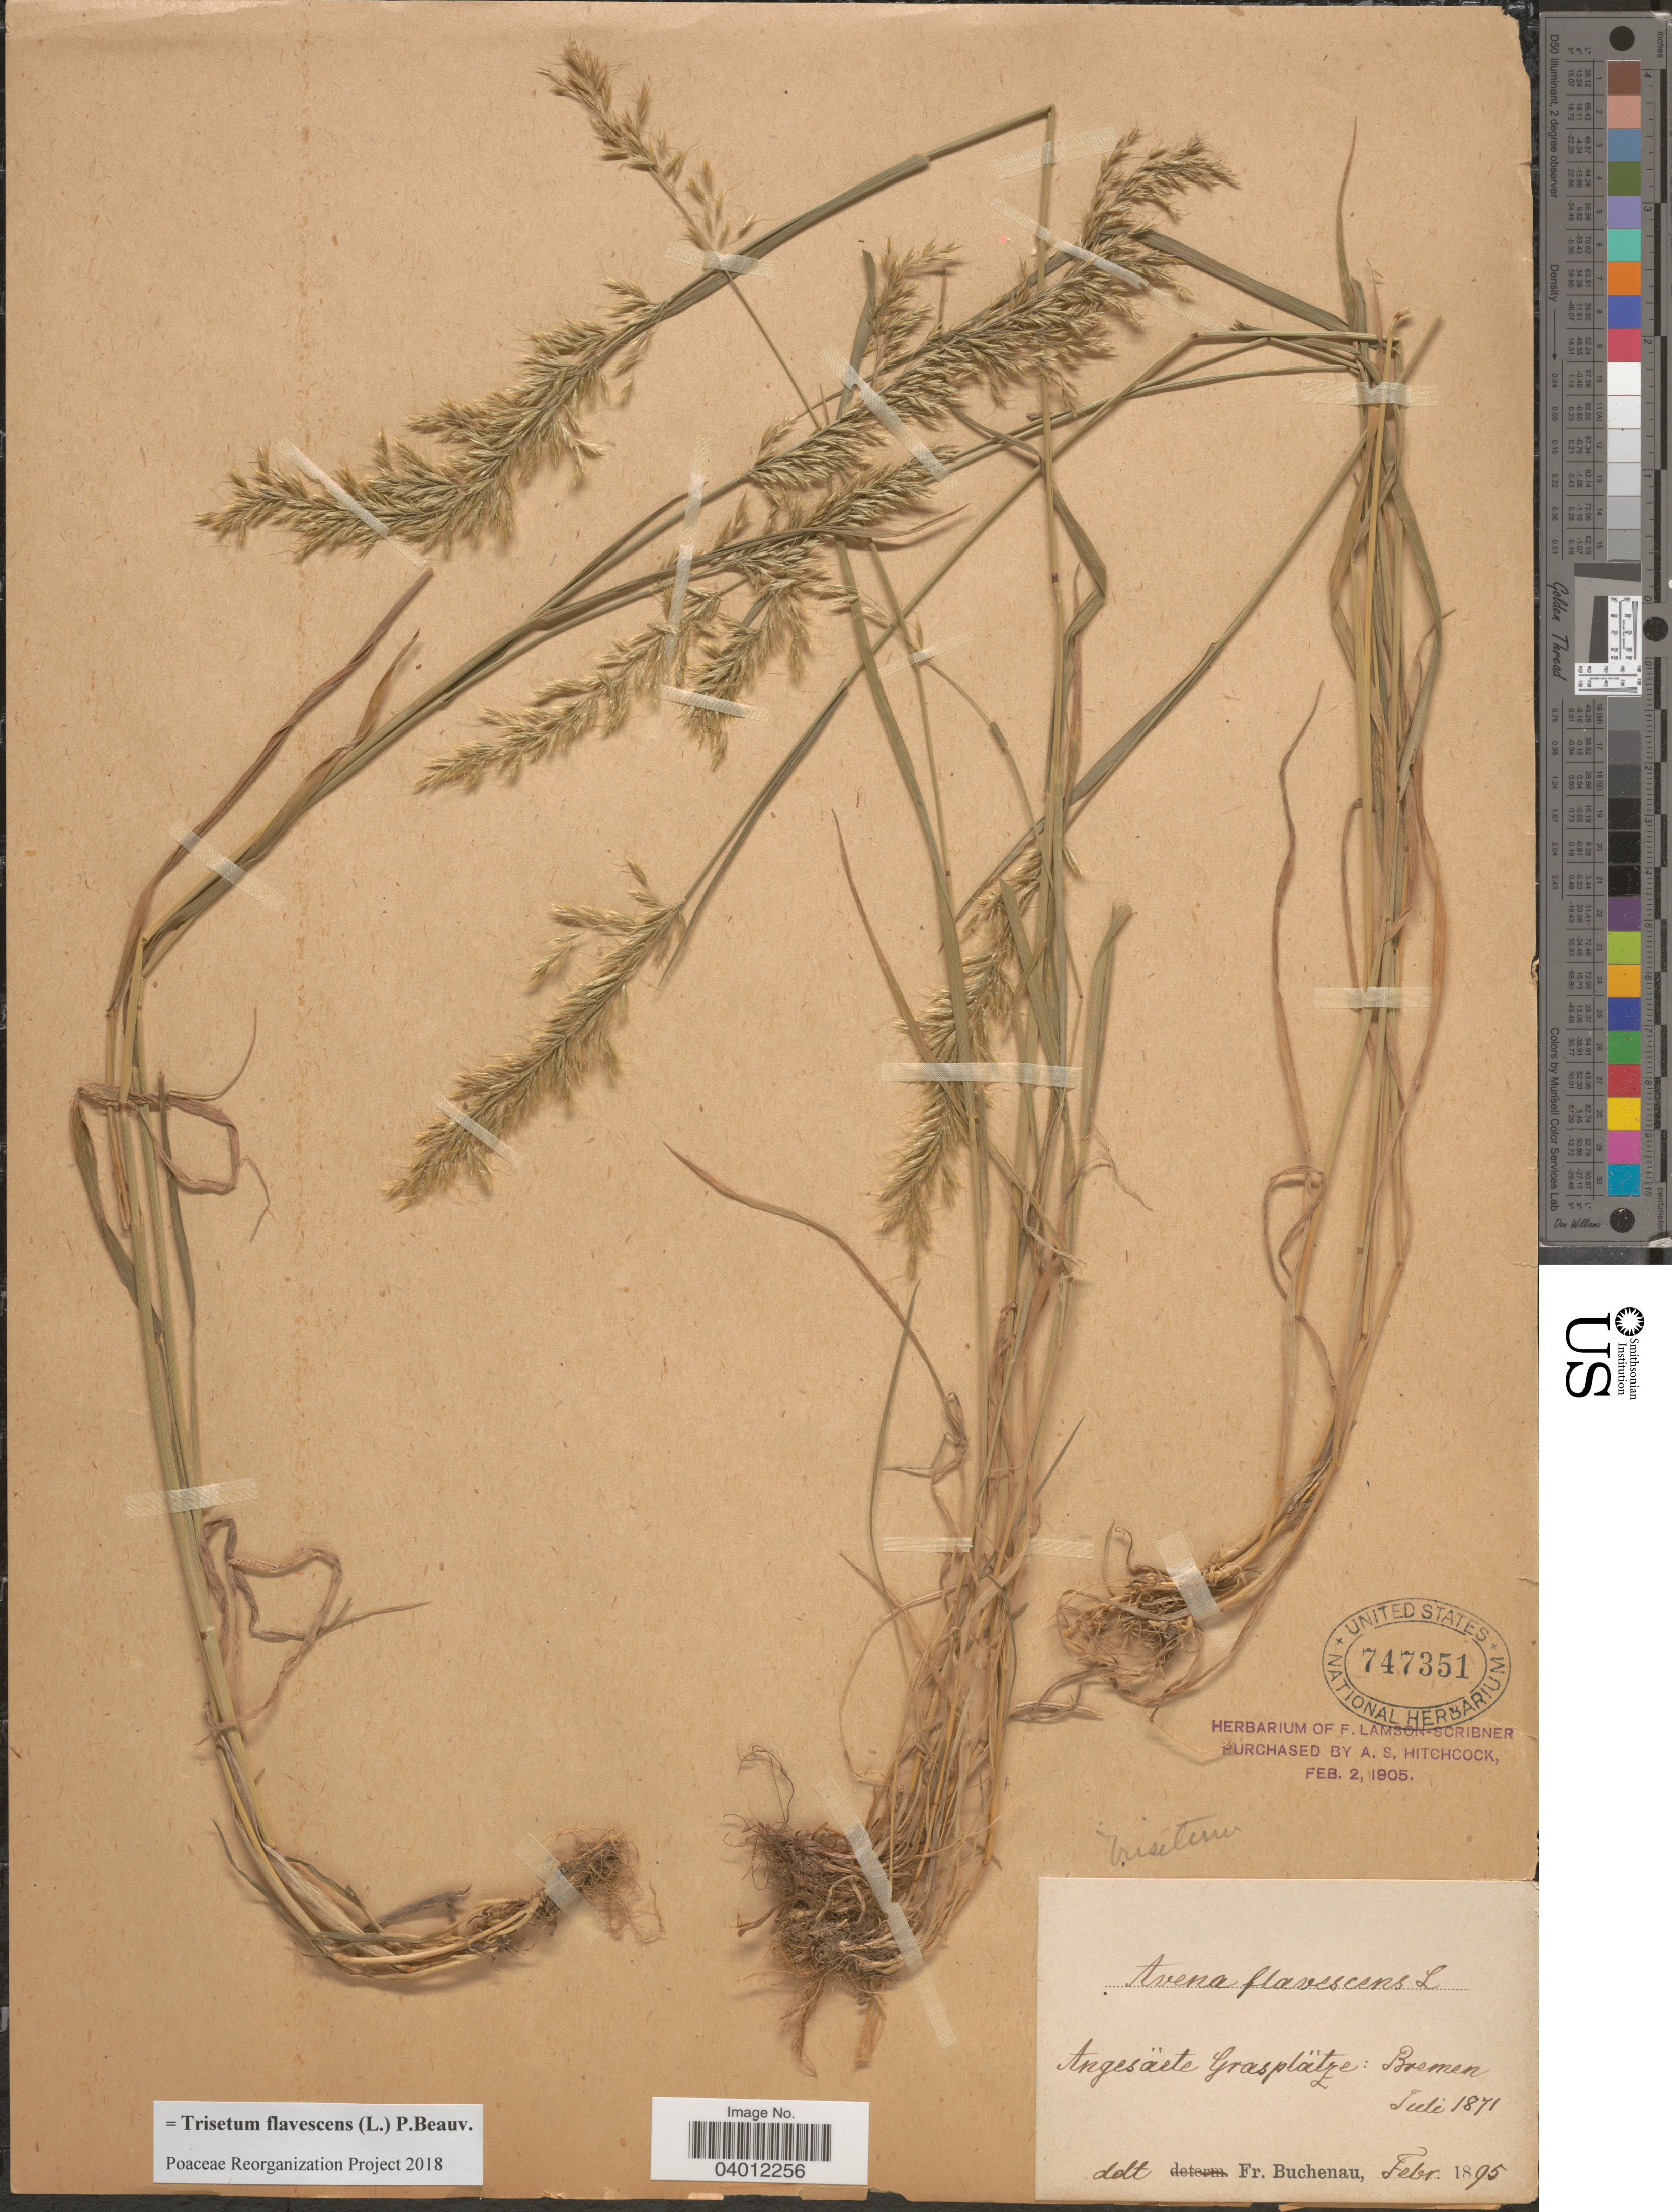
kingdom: Plantae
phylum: Tracheophyta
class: Liliopsida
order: Poales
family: Poaceae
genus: Trisetum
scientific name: Trisetum flavescens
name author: (L.) P. Beauv.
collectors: ex herb. F. Lamson Scribner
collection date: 1871-07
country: Germany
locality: Angesäete Grasplätze: Bremen.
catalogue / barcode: US 747351